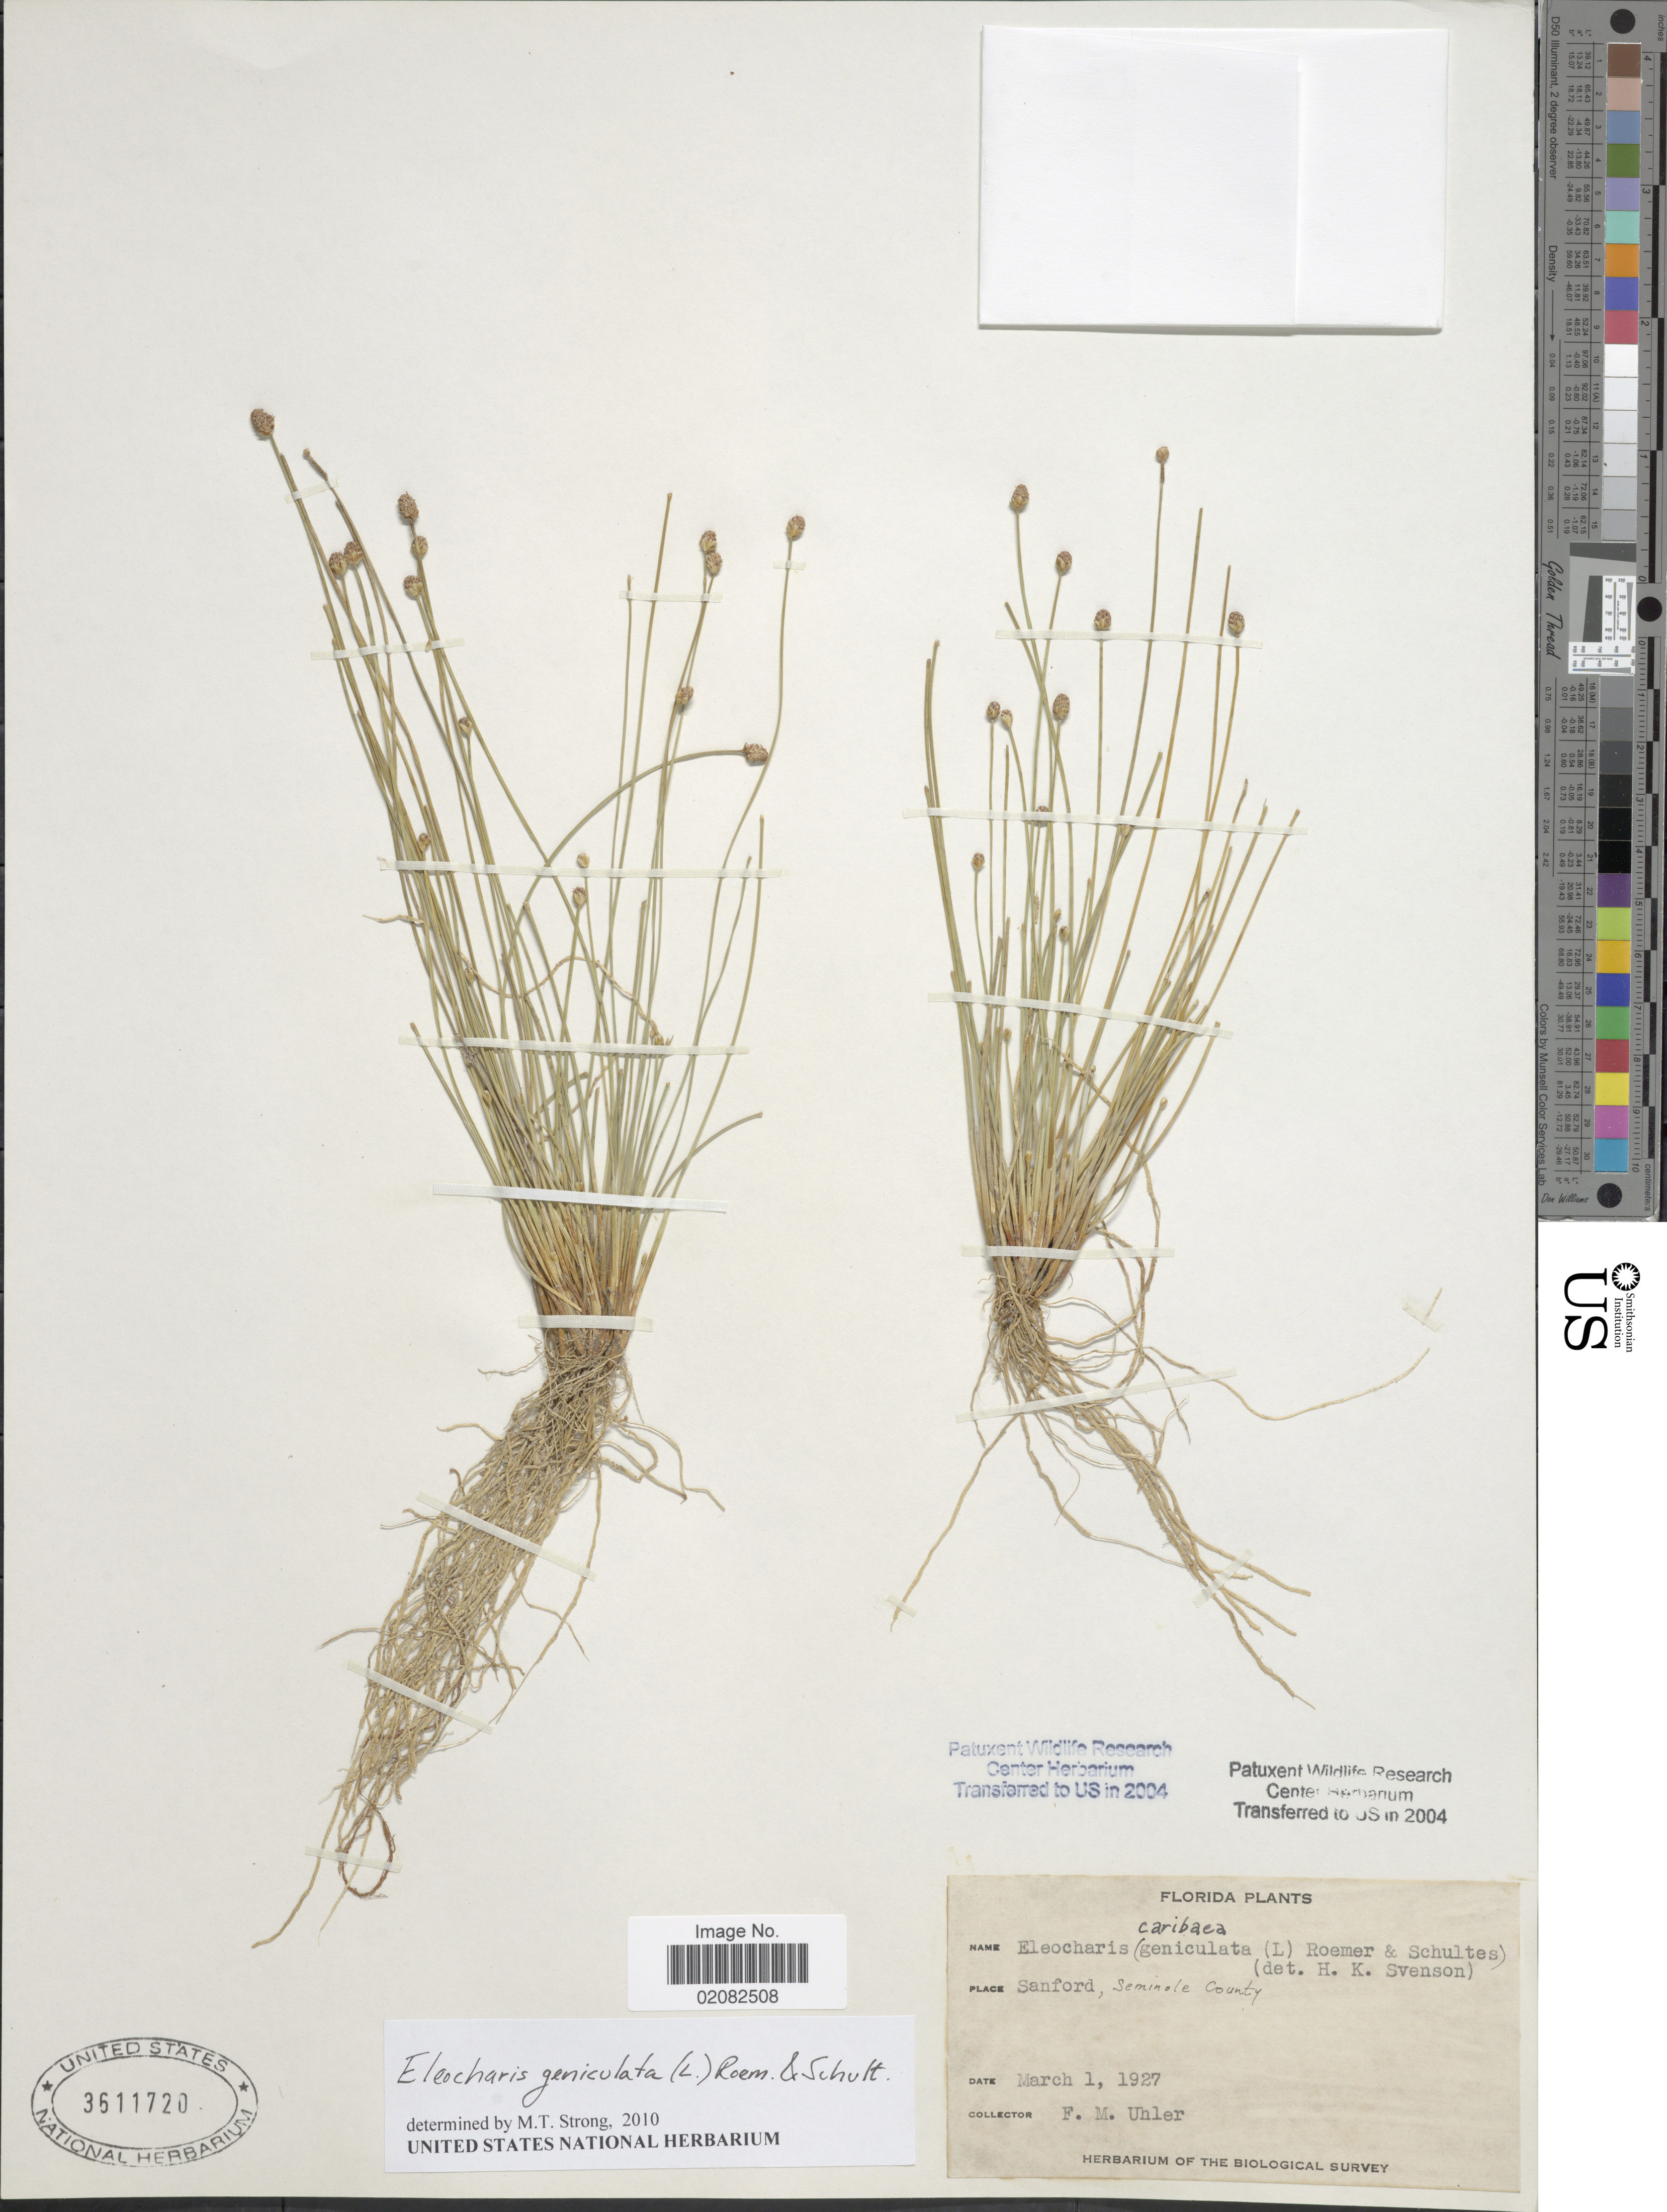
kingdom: Plantae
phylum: Tracheophyta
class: Liliopsida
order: Poales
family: Cyperaceae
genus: Eleocharis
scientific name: Eleocharis geniculata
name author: (L.) Roem. & Schult.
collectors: F. M. Uhler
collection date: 1927-03-01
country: United States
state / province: Florida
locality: Sanford, Seminole County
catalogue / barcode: US 3611720